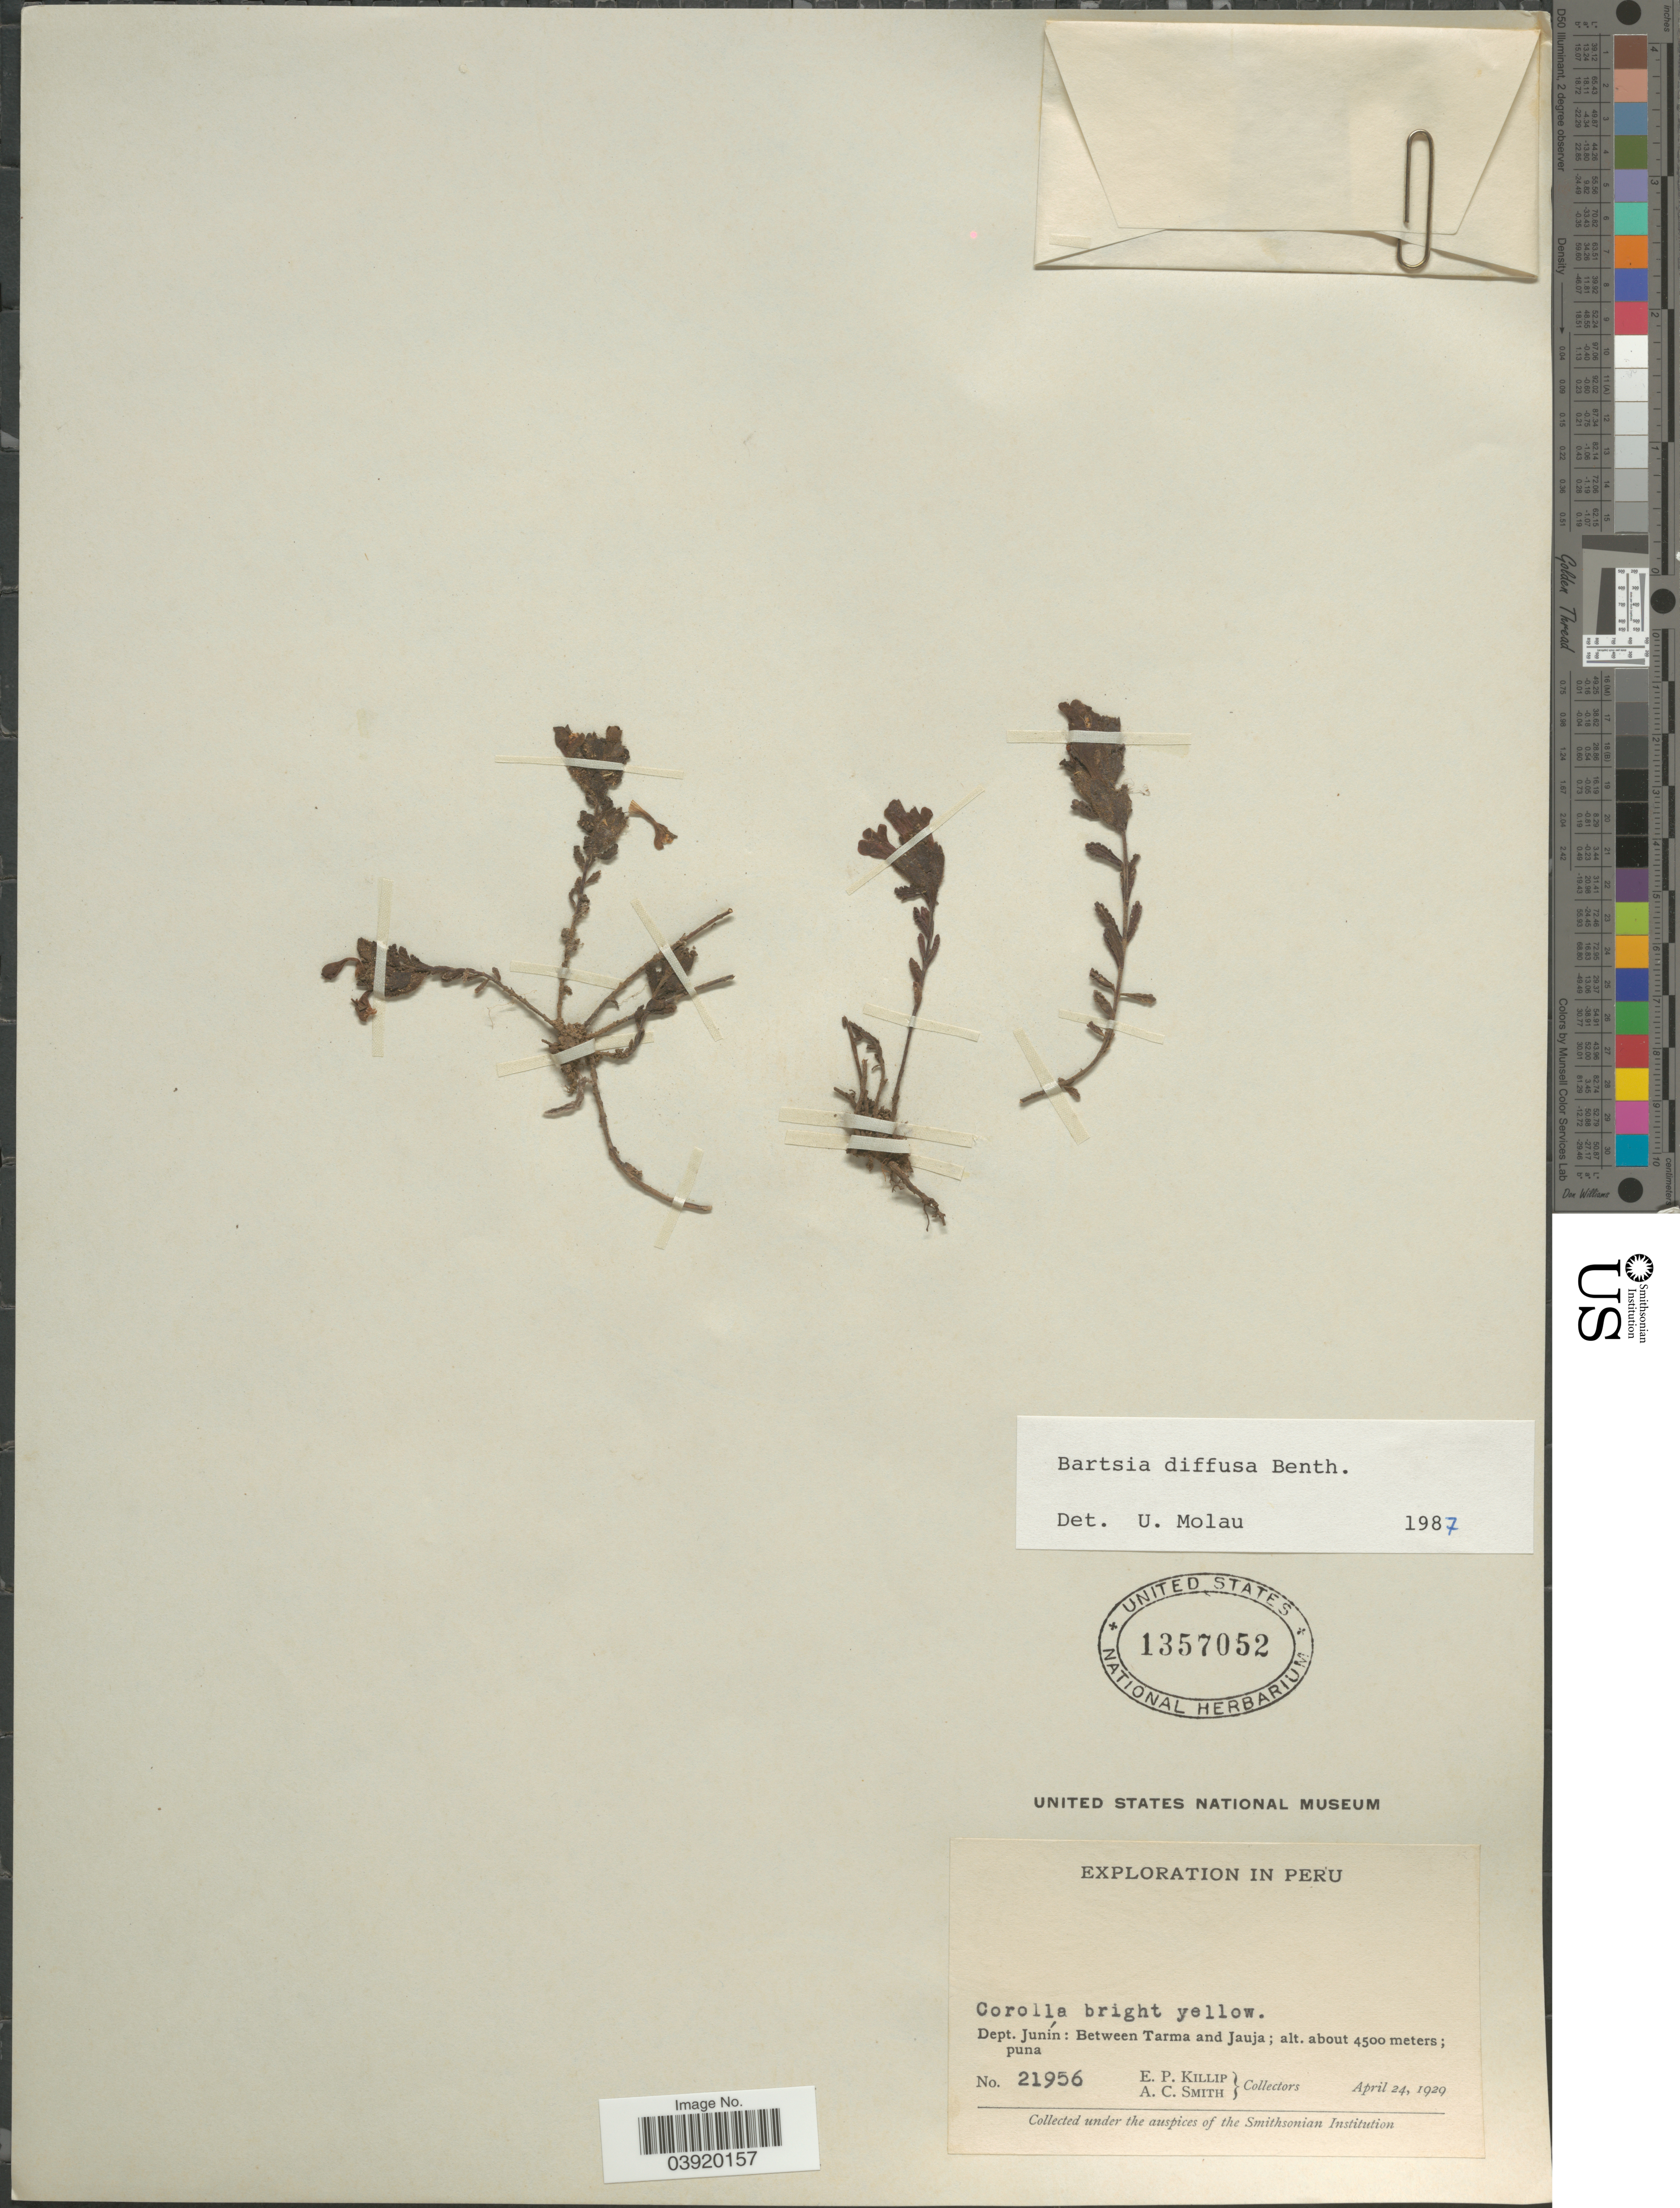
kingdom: Plantae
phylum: Tracheophyta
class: Magnoliopsida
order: Lamiales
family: Orobanchaceae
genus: Bartsia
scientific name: Bartsia diffusa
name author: Benth.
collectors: E. P. Killip & A. C. Smith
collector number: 21956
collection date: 1929-04-24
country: Peru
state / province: Junín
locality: Dept. Junín: Between Tarma and Jauja.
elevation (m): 4500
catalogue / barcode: US 1357052